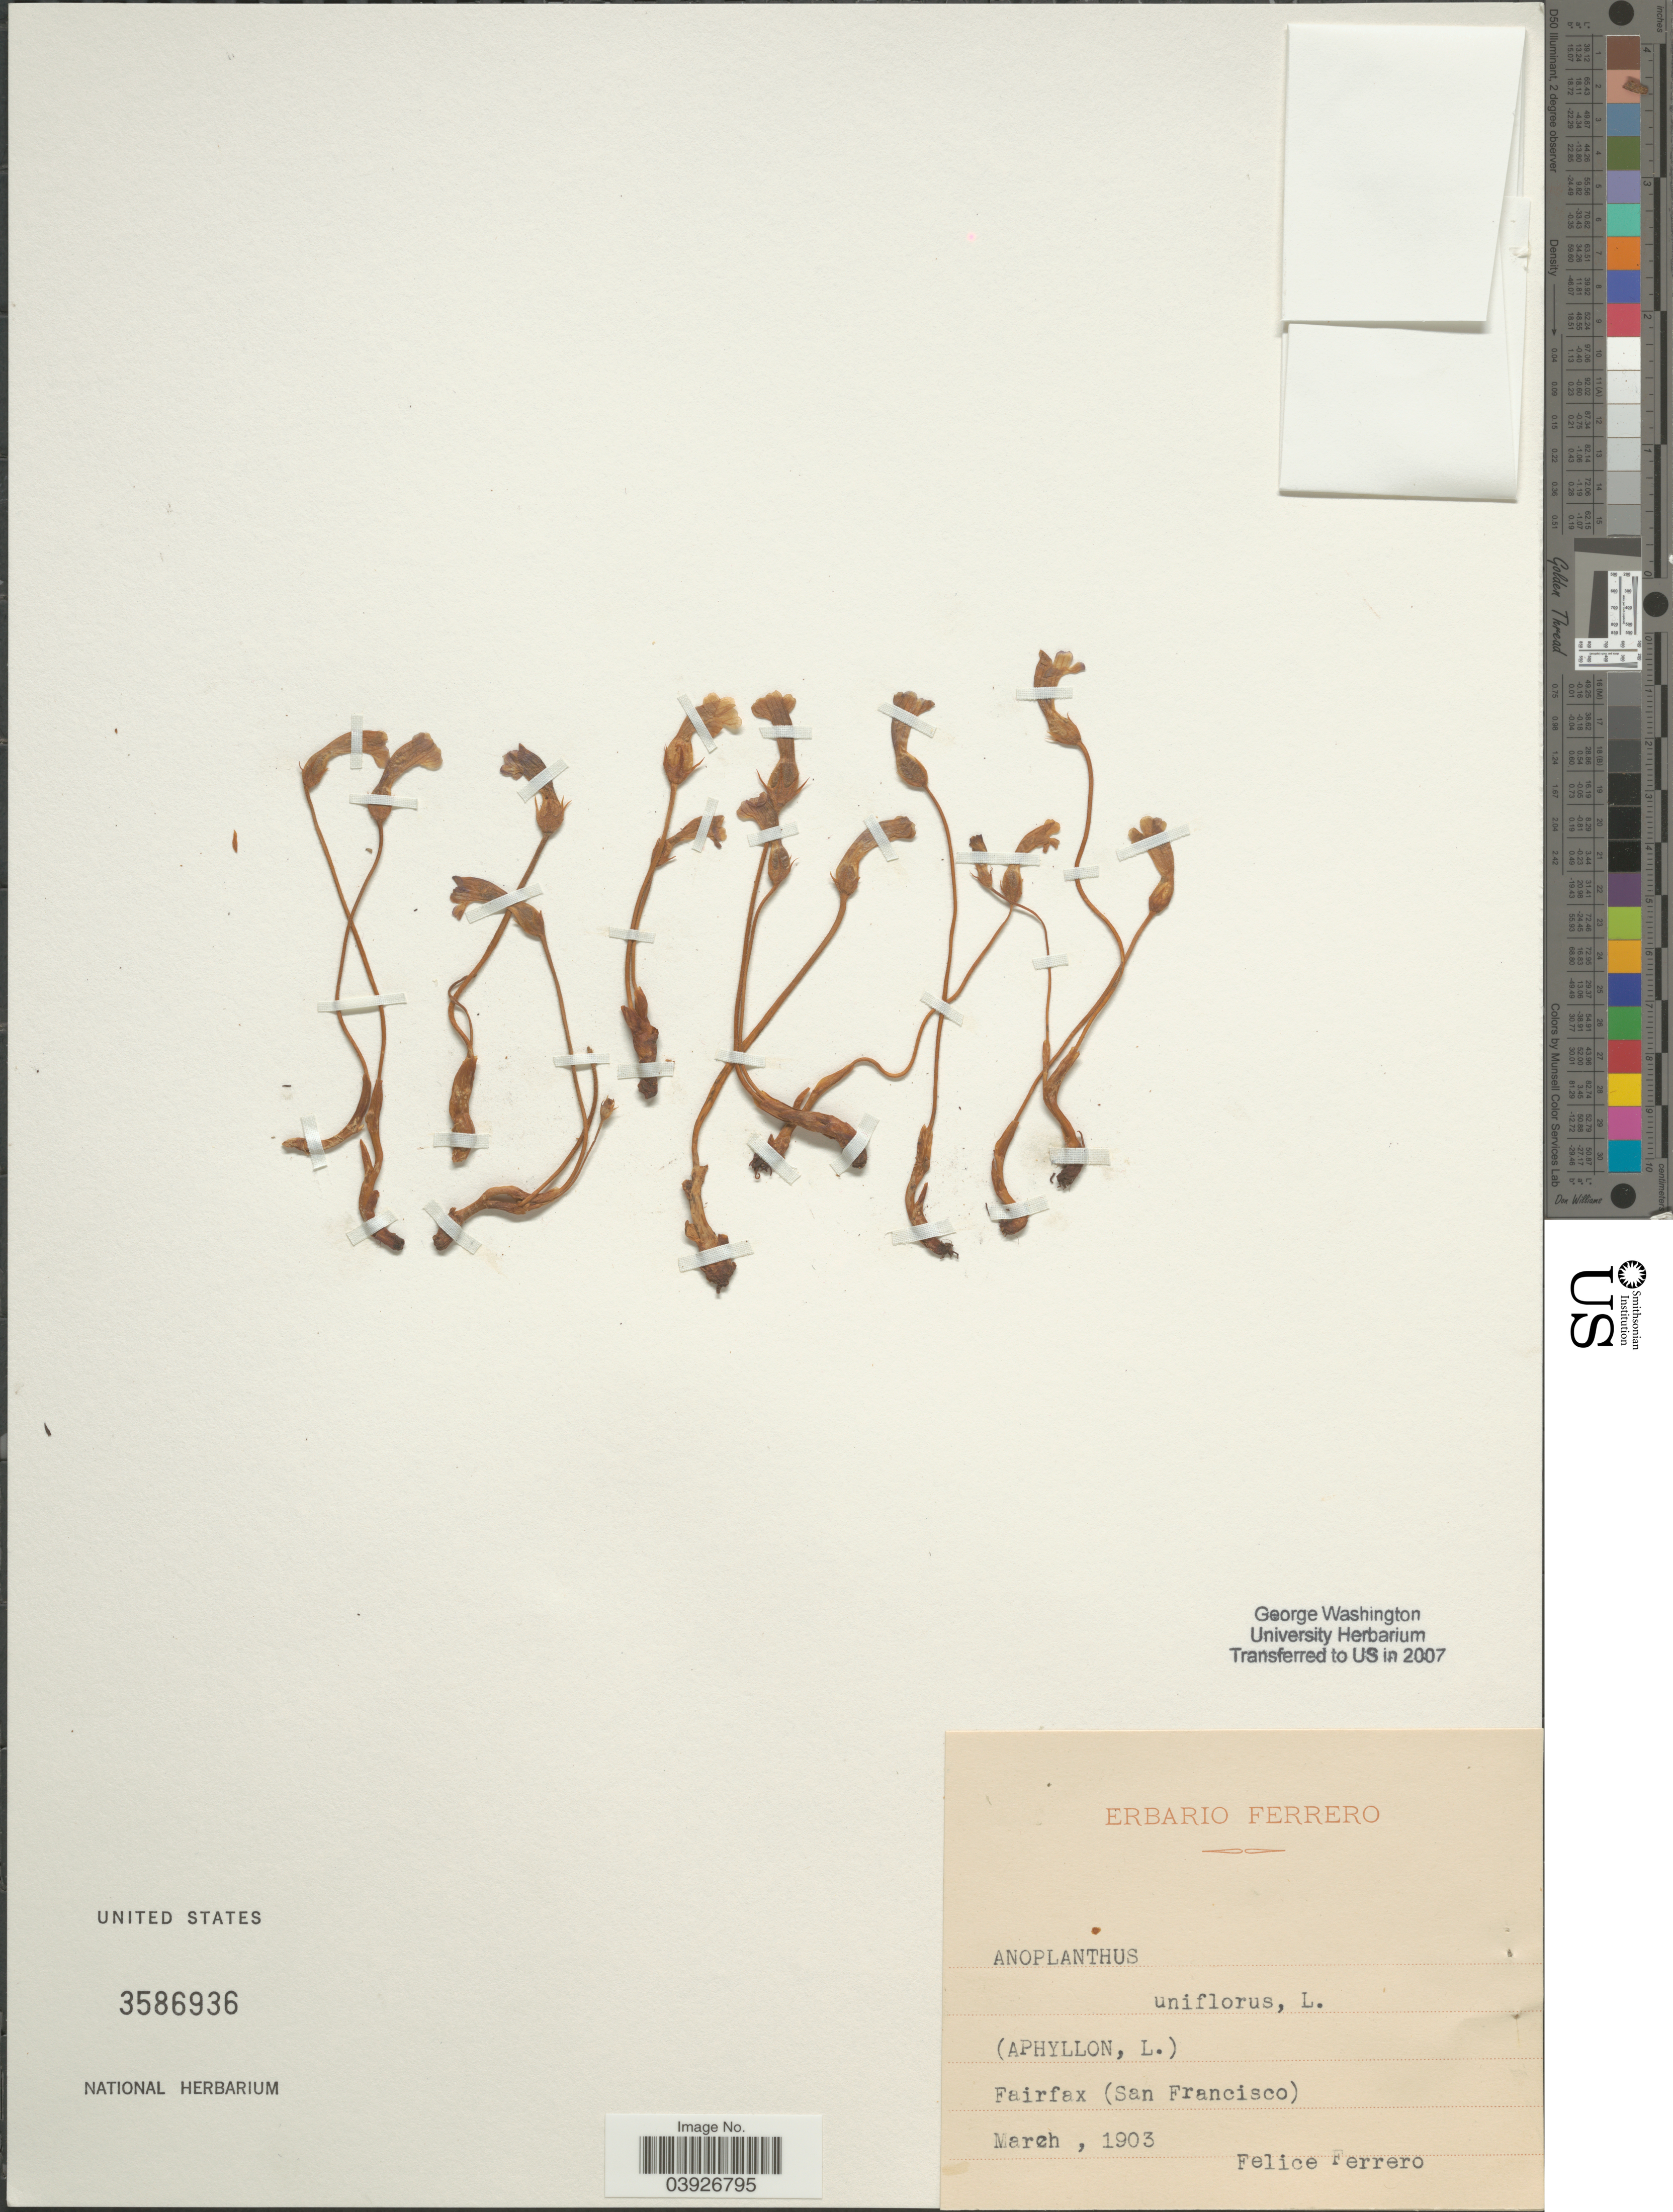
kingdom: Plantae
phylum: Tracheophyta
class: Magnoliopsida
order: Lamiales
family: Orobanchaceae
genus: Aphyllon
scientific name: Aphyllon uniflorum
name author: A. Gray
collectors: F. Ferrero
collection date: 1903-03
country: United States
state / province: California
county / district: San Francisco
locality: Fairfax (San Francisco).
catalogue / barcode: US 3586936